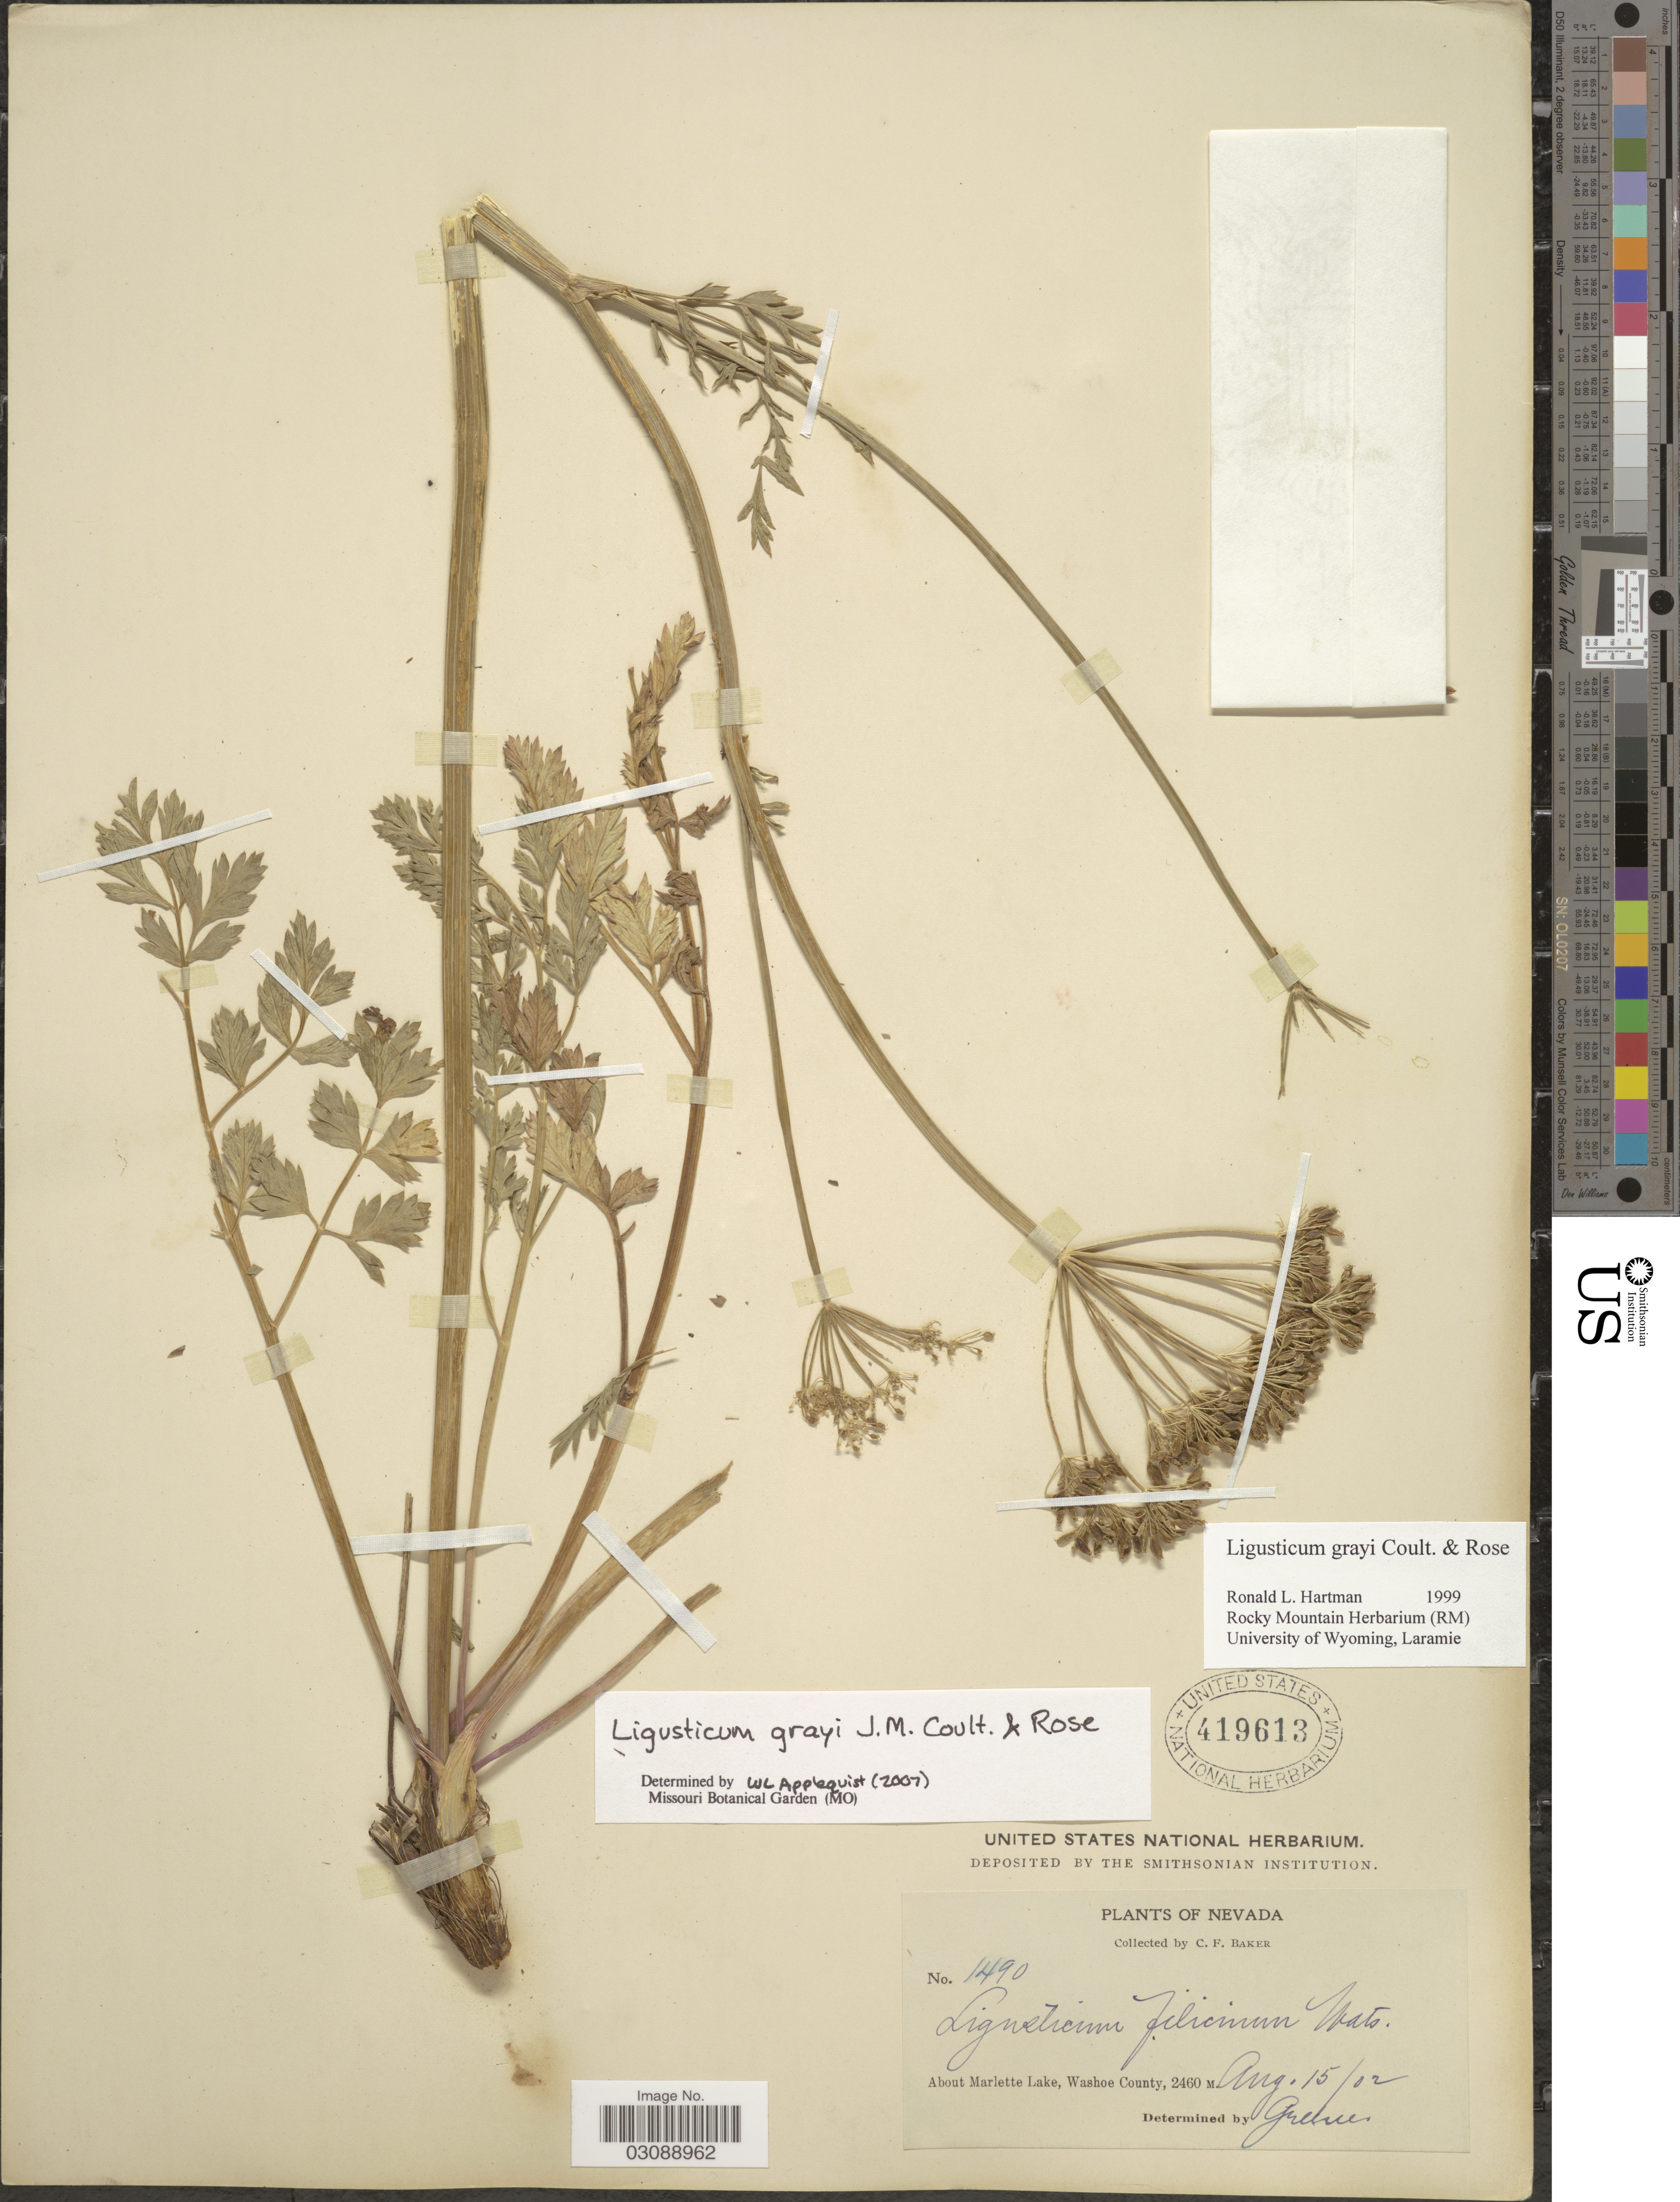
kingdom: Plantae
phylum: Tracheophyta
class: Magnoliopsida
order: Apiales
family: Apiaceae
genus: Ligusticum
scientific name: Ligusticum grayi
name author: J.M. Coult. & Rose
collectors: C. F. Baker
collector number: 1490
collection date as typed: Transcribed d/m/y: 15/8/2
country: United States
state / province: Nevada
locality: About Marlette Lake, Washoe County.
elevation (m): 2460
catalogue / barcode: US 419613